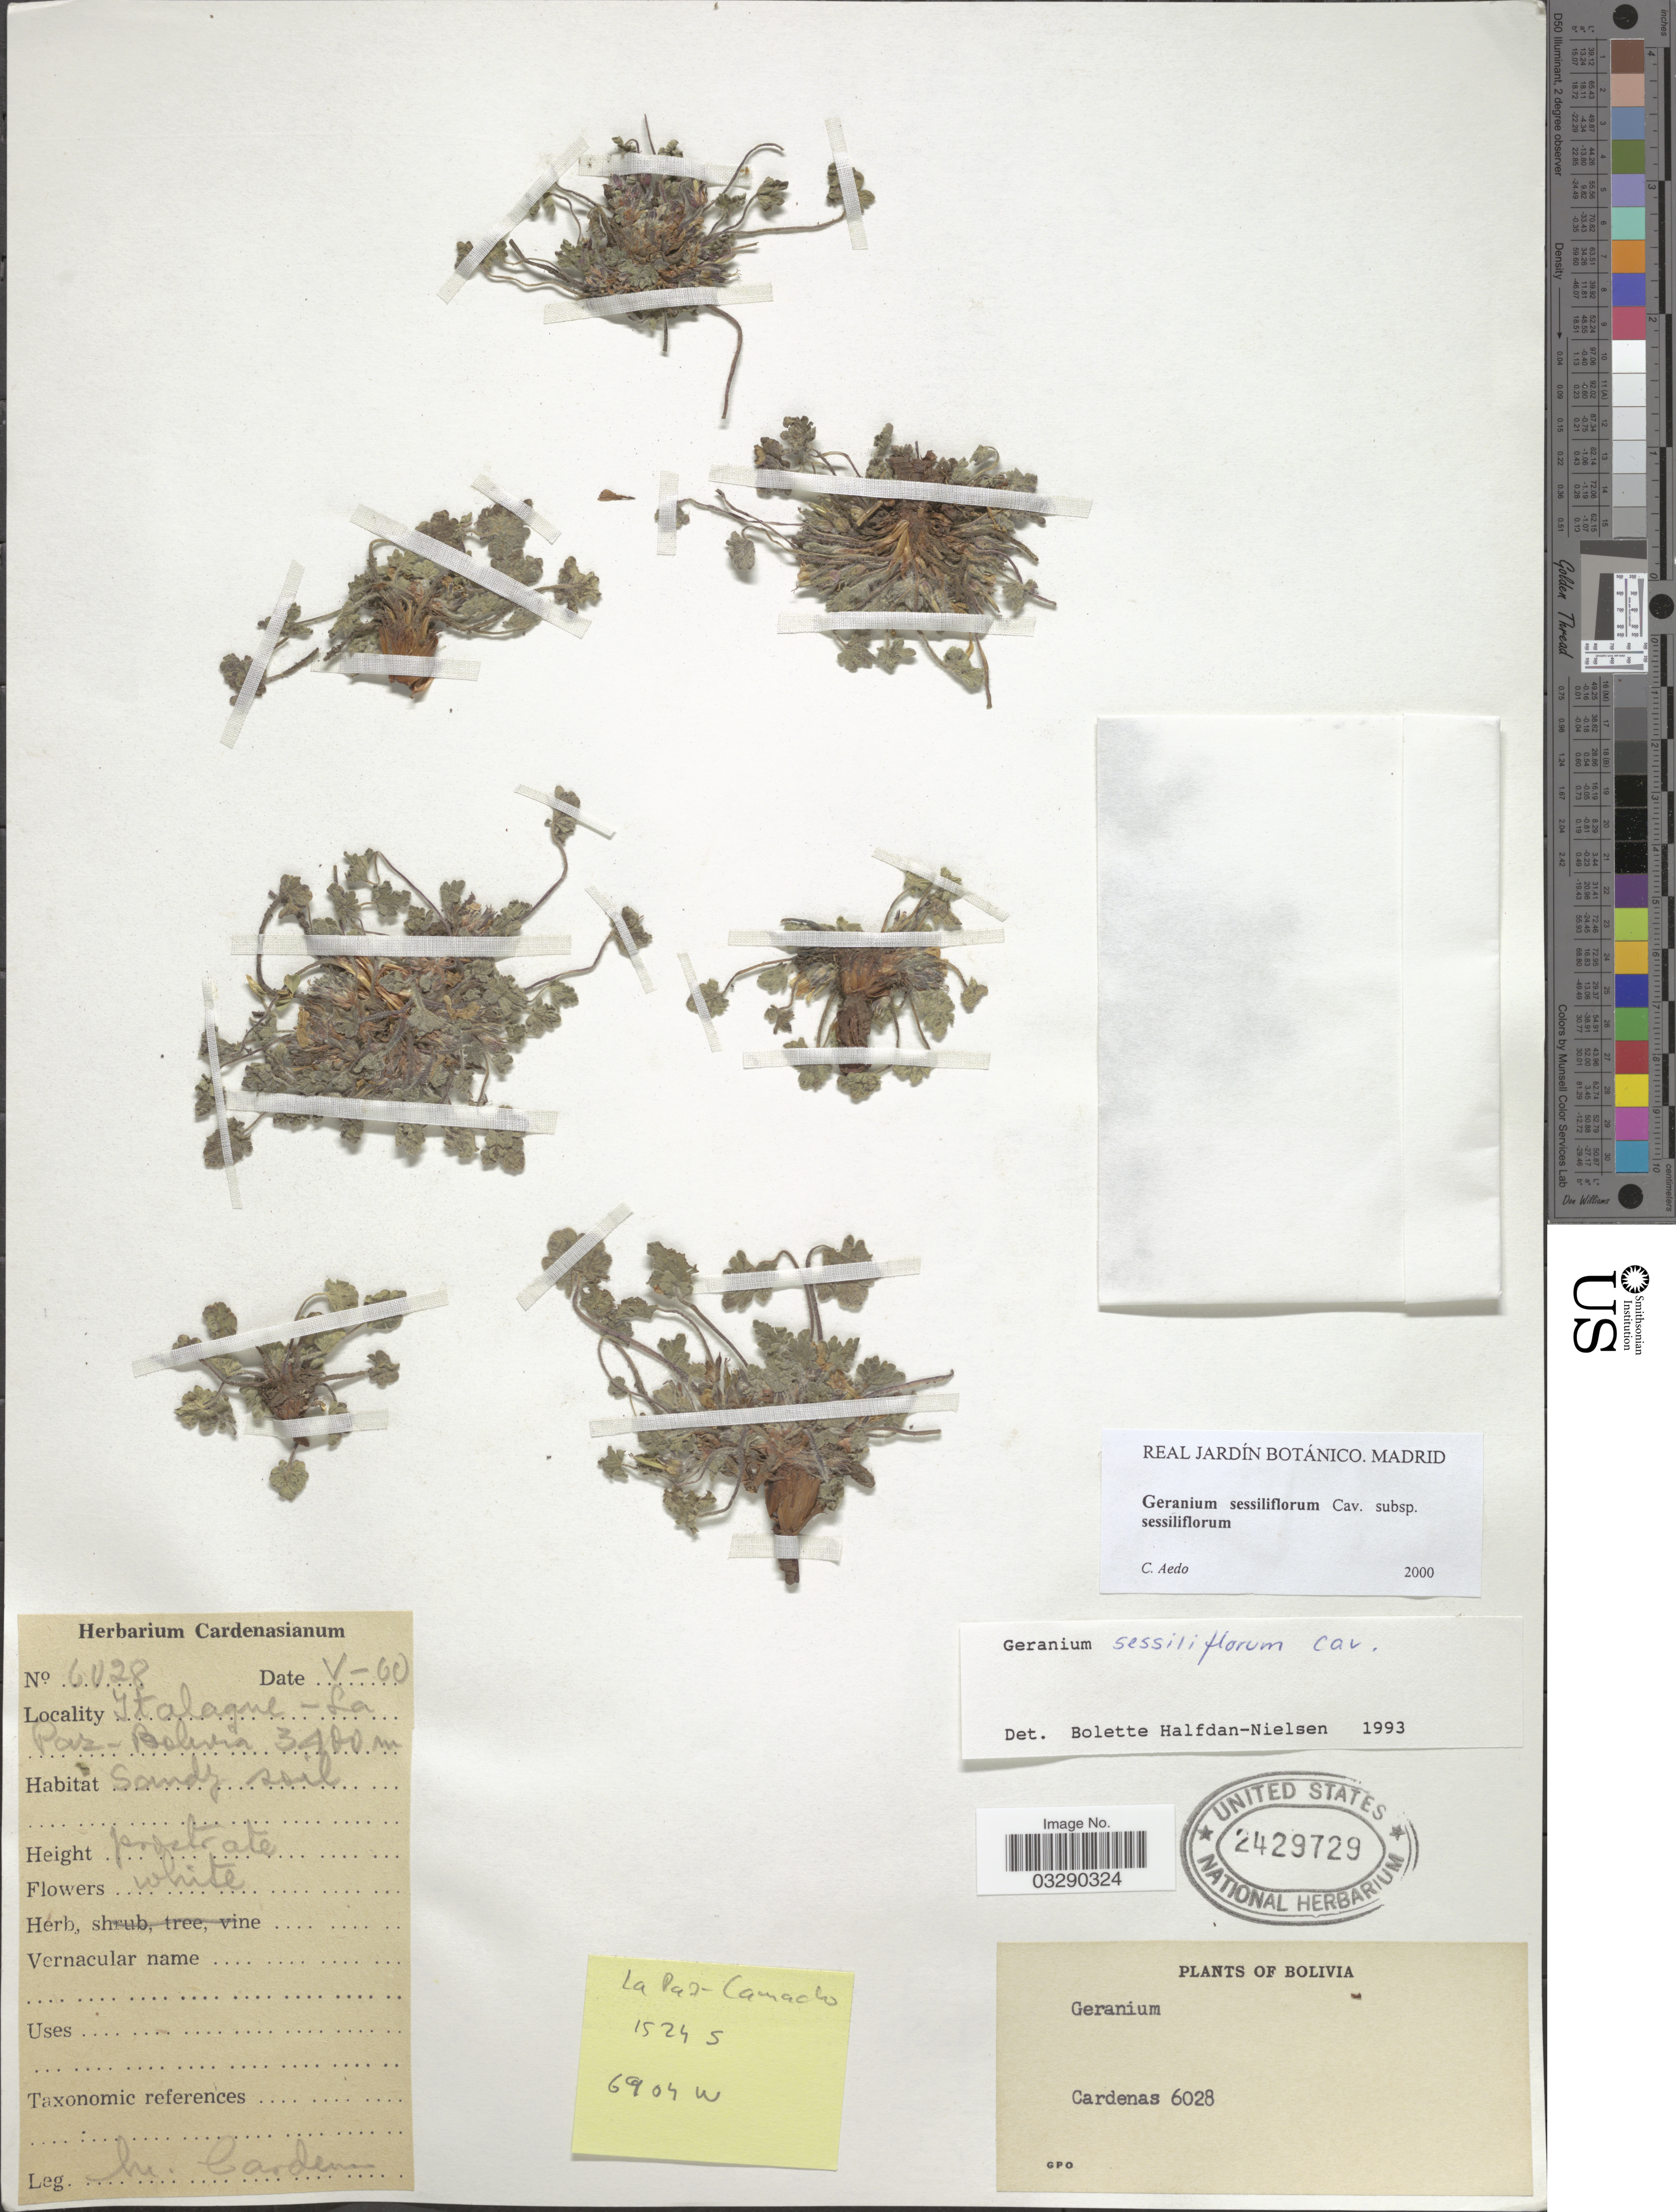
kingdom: Plantae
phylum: Tracheophyta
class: Magnoliopsida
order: Geraniales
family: Geraniaceae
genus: Geranium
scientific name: Geranium sessiliflorum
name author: Cav.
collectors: M. Cárdenas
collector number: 6028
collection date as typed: Transcribed d/m/y: /5/60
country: Bolivia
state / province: La Paz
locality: La Paz - Camacho. Italague.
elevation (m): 3400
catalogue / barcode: US 2429729